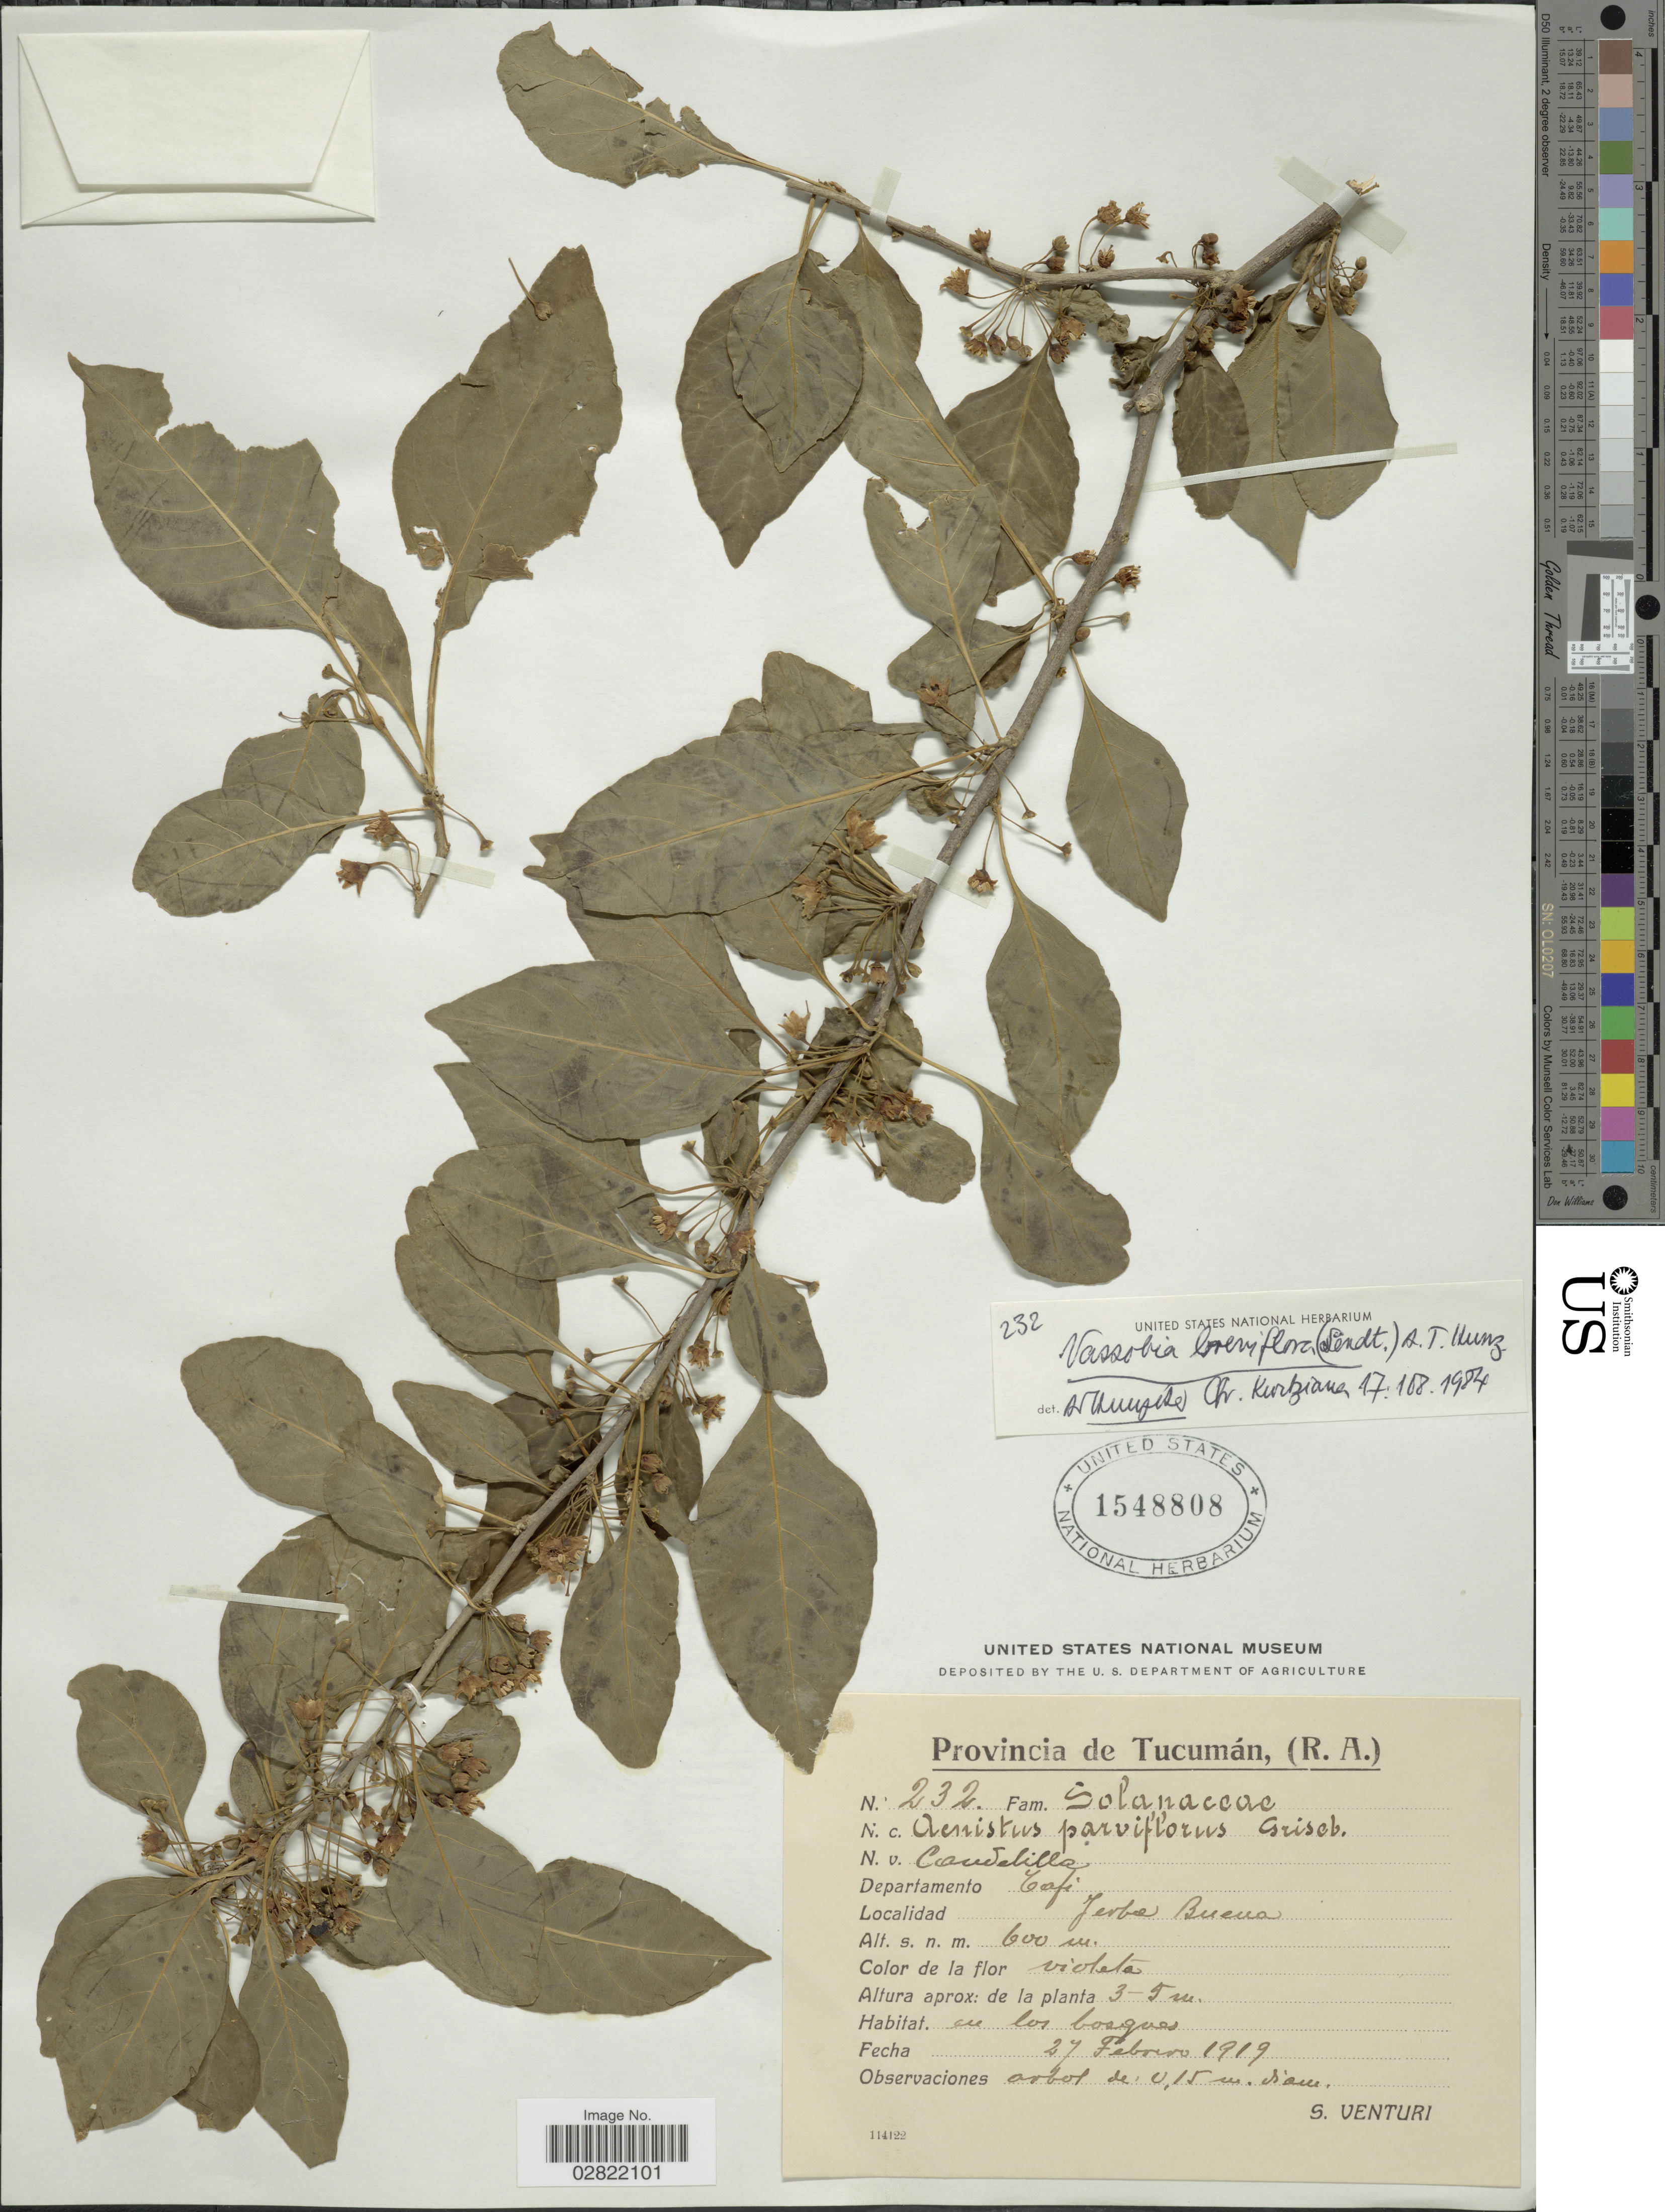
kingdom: Plantae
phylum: Tracheophyta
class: Magnoliopsida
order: Solanales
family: Solanaceae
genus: Vassobia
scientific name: Vassobia breviflora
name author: (Sendt.) Hunz.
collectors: S. Venturi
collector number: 232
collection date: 1919-02-27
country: Argentina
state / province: Tucuman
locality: Provincia de Tucumán, (R.A.), Departamento Tafi, Yerba Buena.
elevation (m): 600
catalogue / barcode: US 1548808